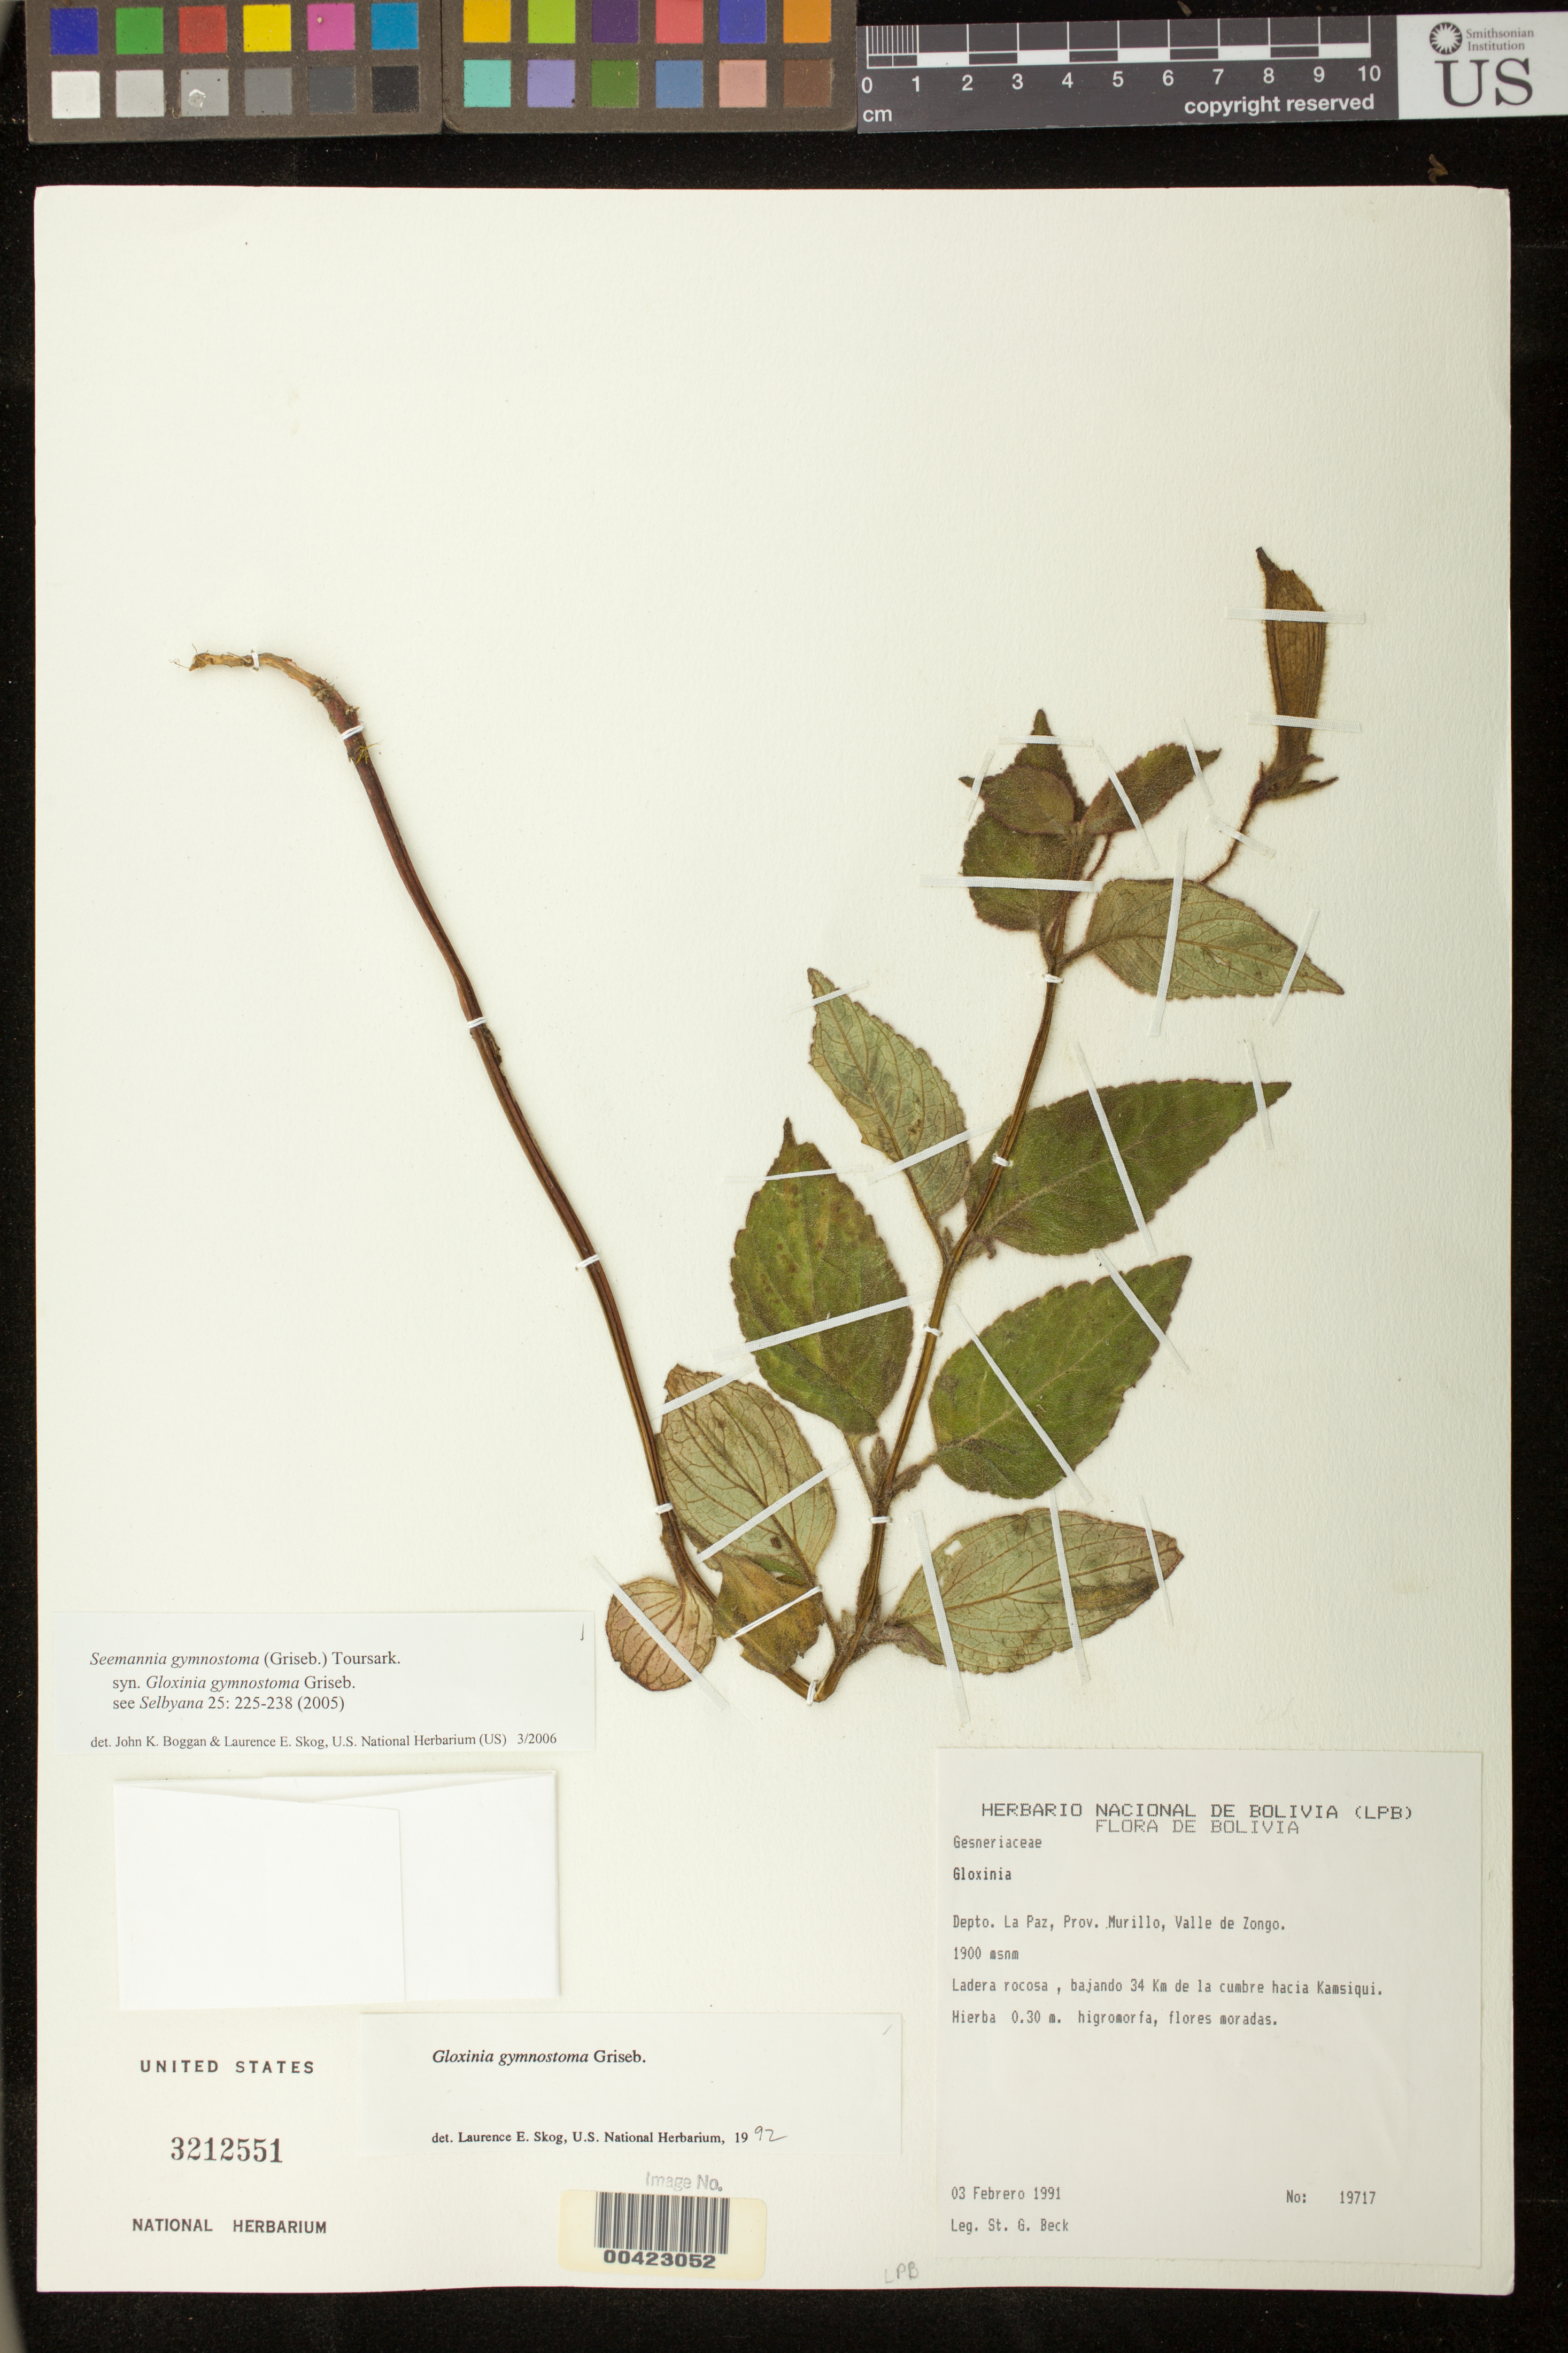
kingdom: Plantae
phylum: Tracheophyta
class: Magnoliopsida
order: Lamiales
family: Gesneriaceae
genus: Seemannia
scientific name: Seemannia gymnostoma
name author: (Griseb.) Toursark.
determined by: Boggan, J. K.; Skog, L. E.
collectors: S. G. Beck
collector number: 19717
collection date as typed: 03 Feb 1991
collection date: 1991-02-03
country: Bolivia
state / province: La Paz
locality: Prov. Murillo, Valle de Zongo, bajando 34 km de la cumbre hacia Kamsiqui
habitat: Ladera rocosa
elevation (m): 1900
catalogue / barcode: US 3212551